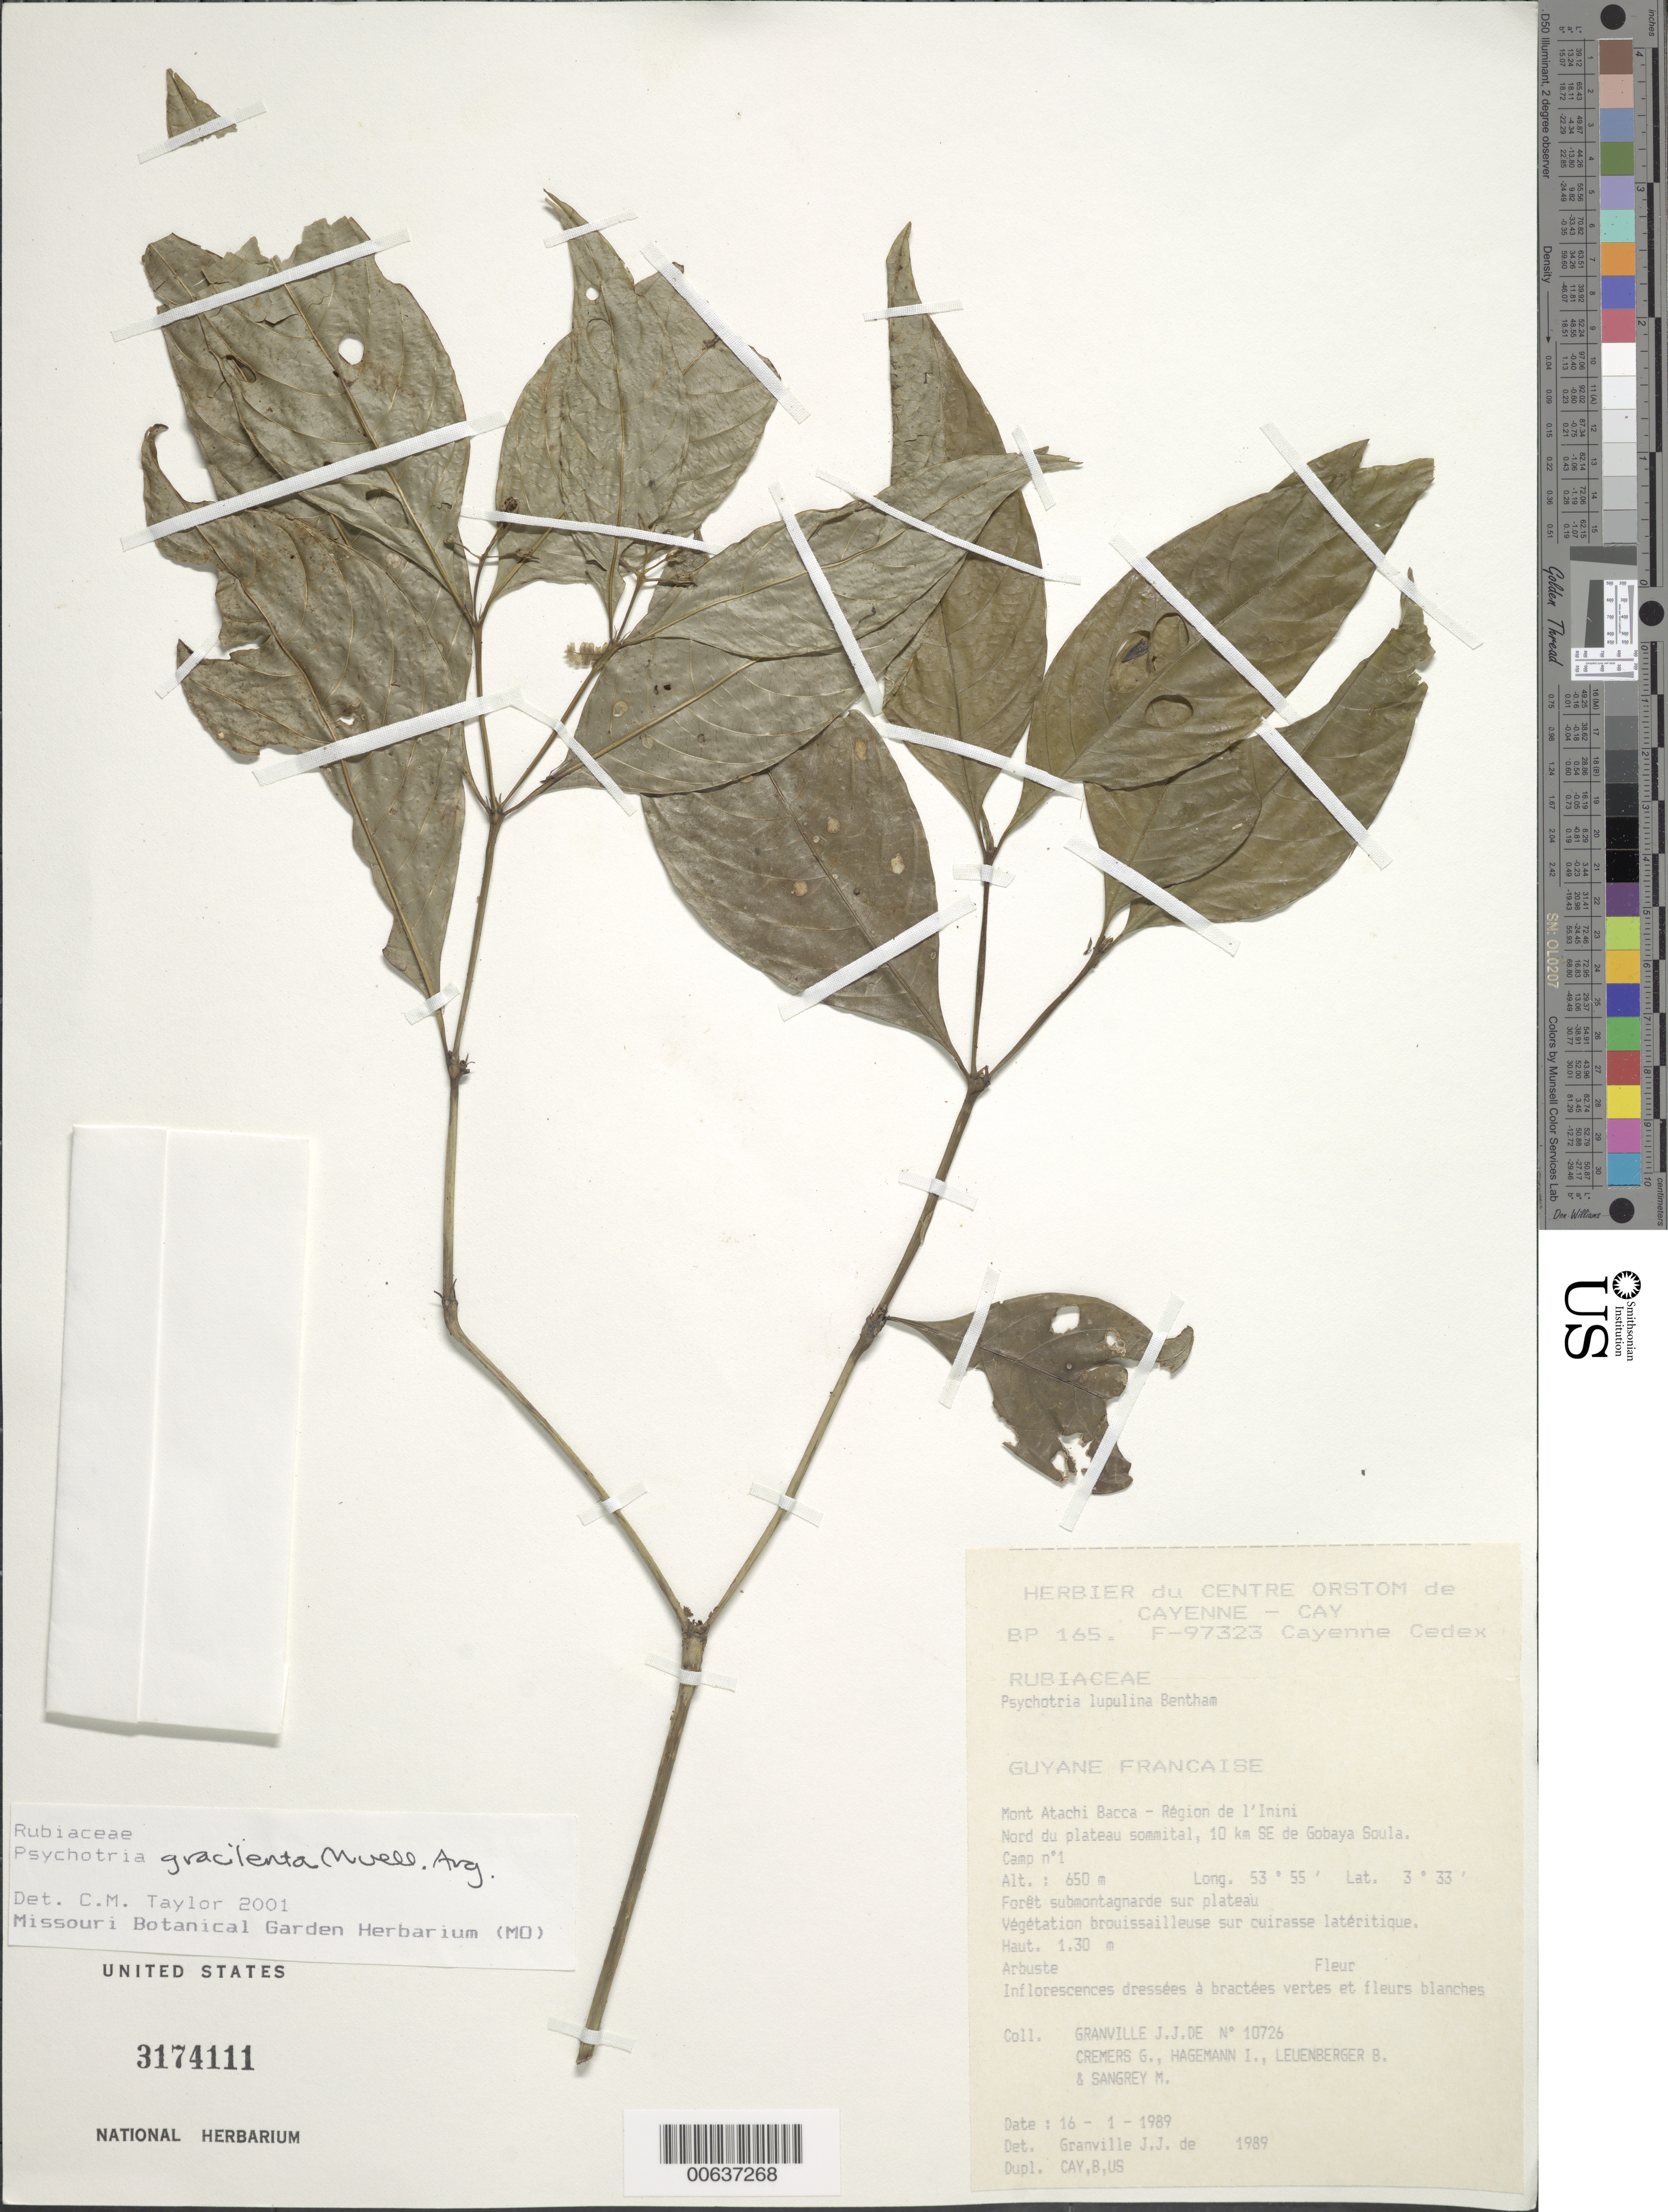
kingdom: Plantae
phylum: Tracheophyta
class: Magnoliopsida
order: Gentianales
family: Rubiaceae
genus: Palicourea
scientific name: Palicourea gracilenta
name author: (Müll. Arg.) Delprete & J.H. Kirkbr.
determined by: Kirkbride, J. H., Jr.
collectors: J.-J. de Granville, G. Cremers, J. Hagemann, B. E. Leuenberger & M. S. Sangrey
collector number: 10726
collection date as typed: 16-Jan-89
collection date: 1989-01-16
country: French Guiana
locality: Mont Atachi Bacca, région de l'Inini. Nord du plateau sommital, 10 km SE de Gobaya Soula. Camp no. 1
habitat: Forêt submontagnarde sur plateau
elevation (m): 650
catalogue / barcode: US 3174111